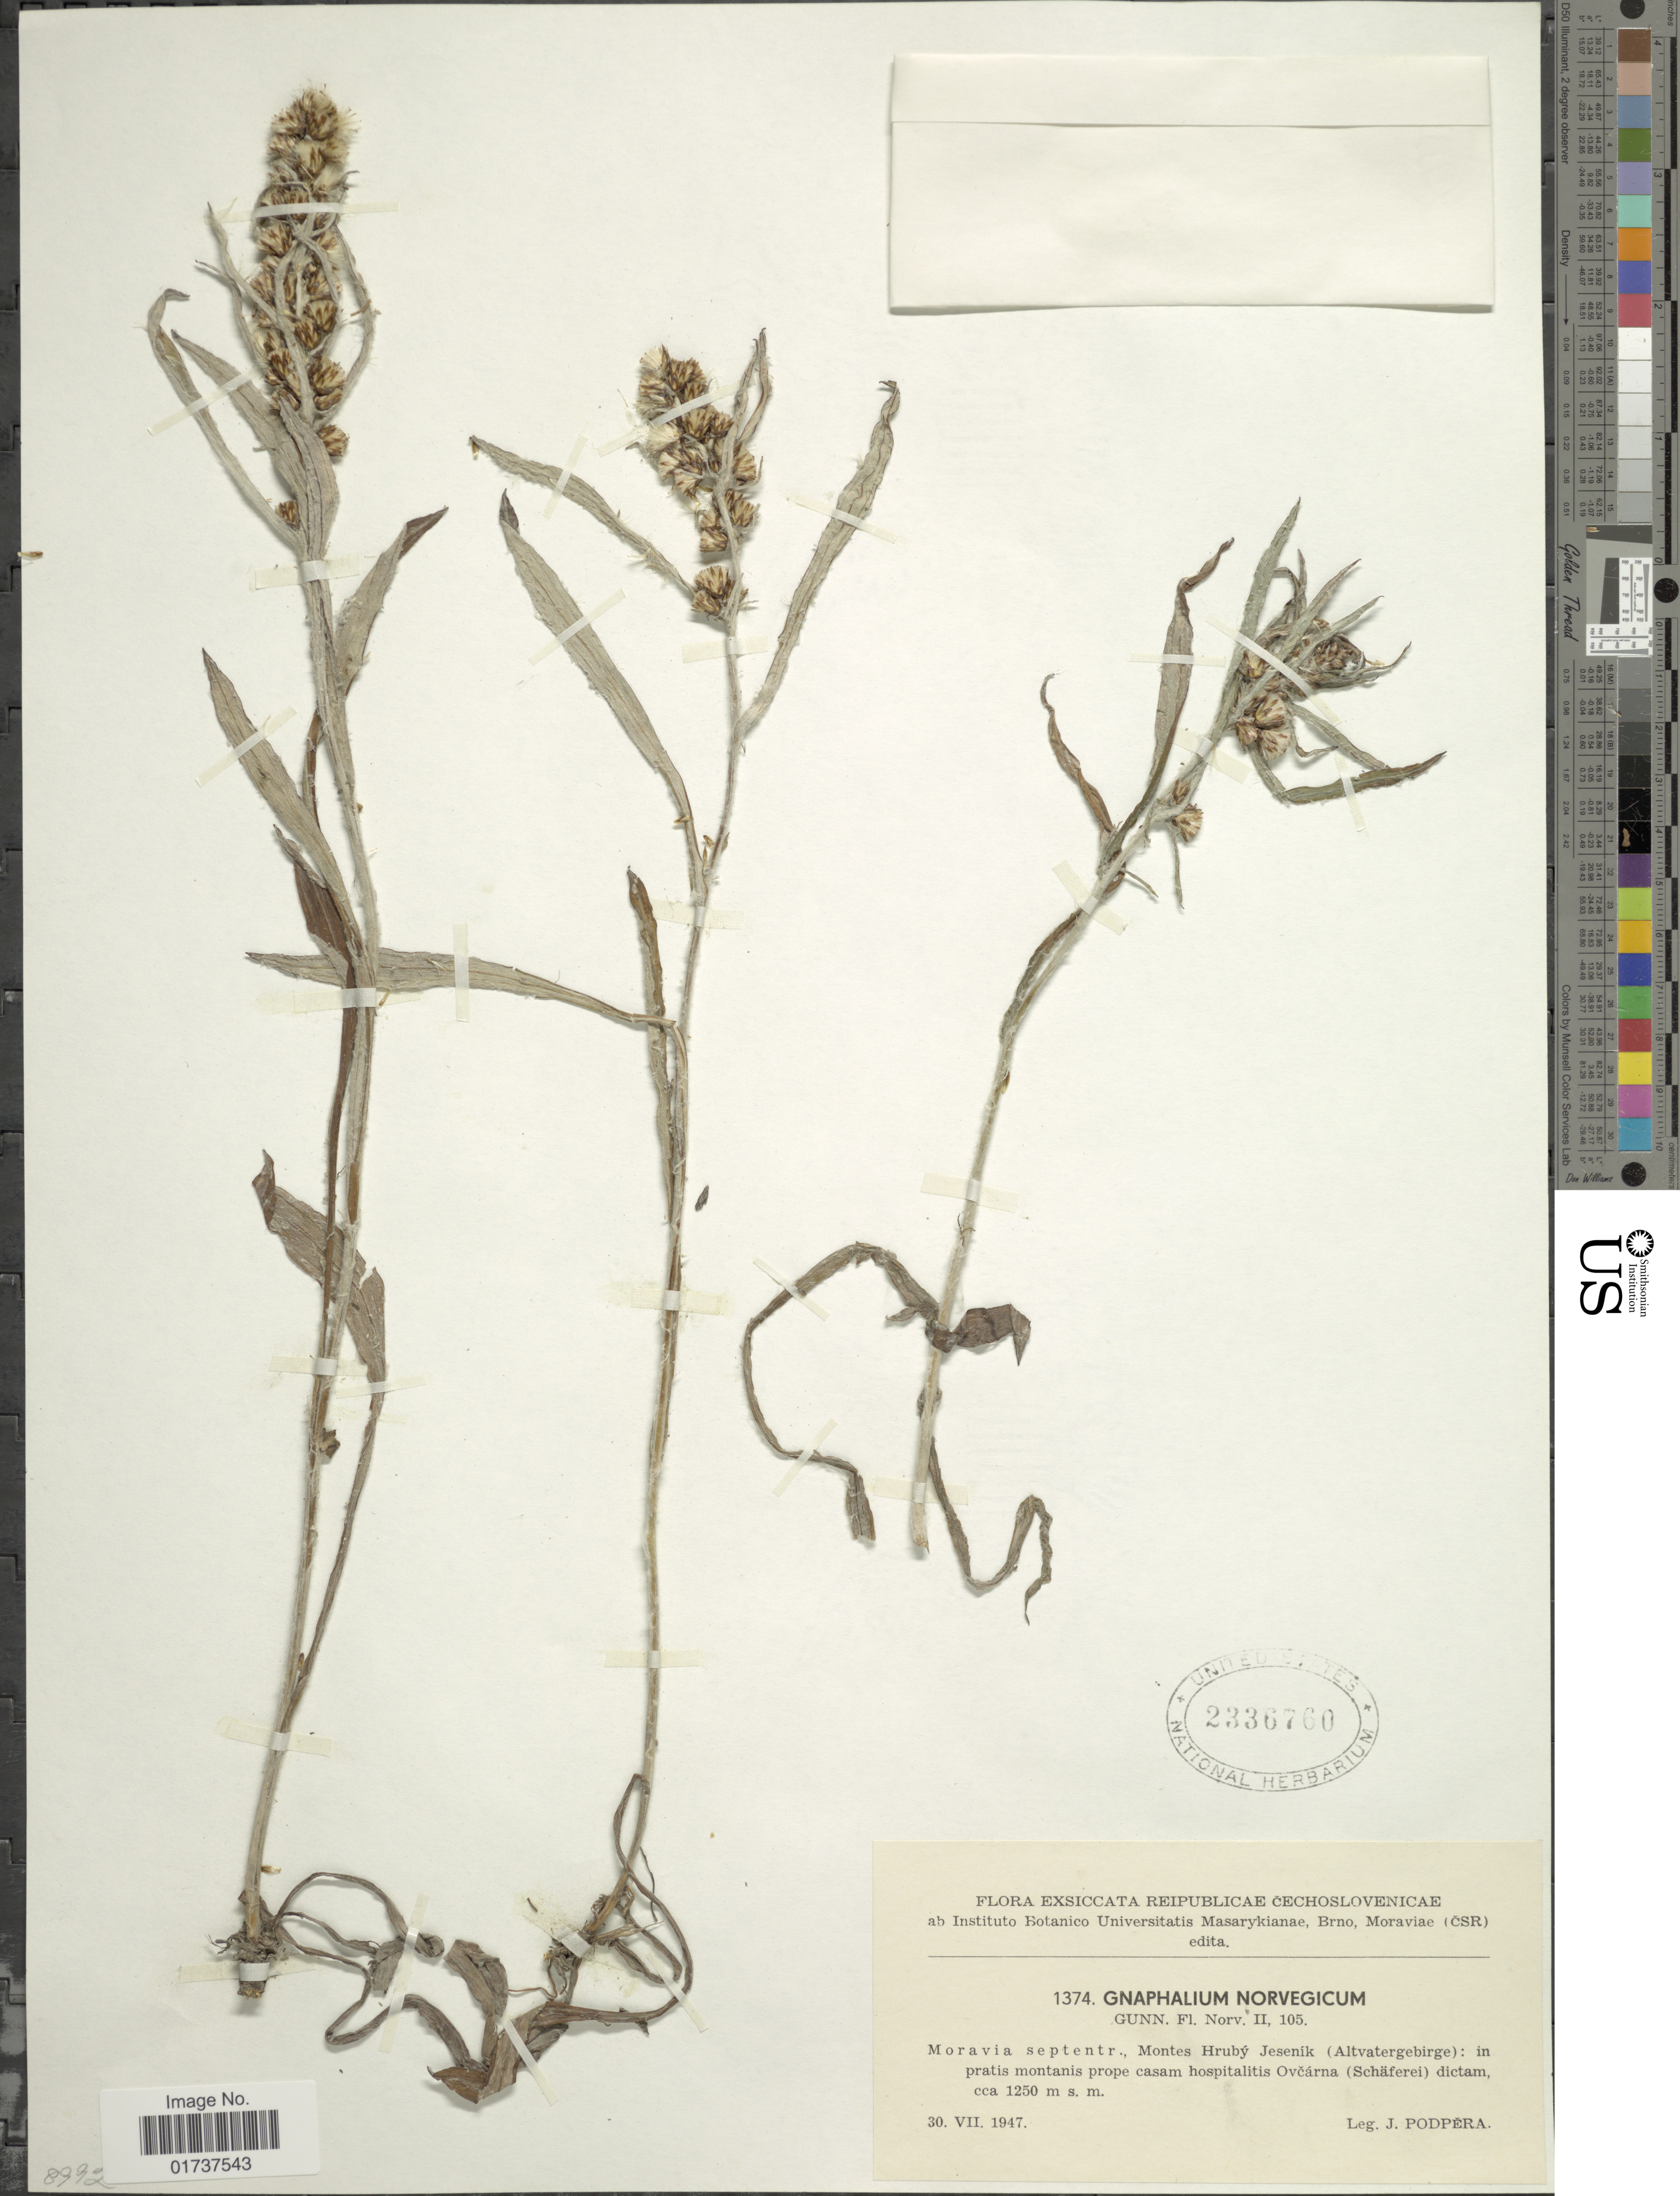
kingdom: Plantae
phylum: Tracheophyta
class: Magnoliopsida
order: Asterales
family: Asteraceae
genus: Gnaphalium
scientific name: Gnaphalium norvegicum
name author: Gunnerus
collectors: J. Podpera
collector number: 1374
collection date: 1947-07-30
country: Czechia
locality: Moravia septentr., Montes Hruby Jesenik (Altvatergebirge): in pratis montanis prope casam hospitalitis Ovcarna (Schaferei) dictam [interpreted]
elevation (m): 1250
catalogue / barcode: US 2336760